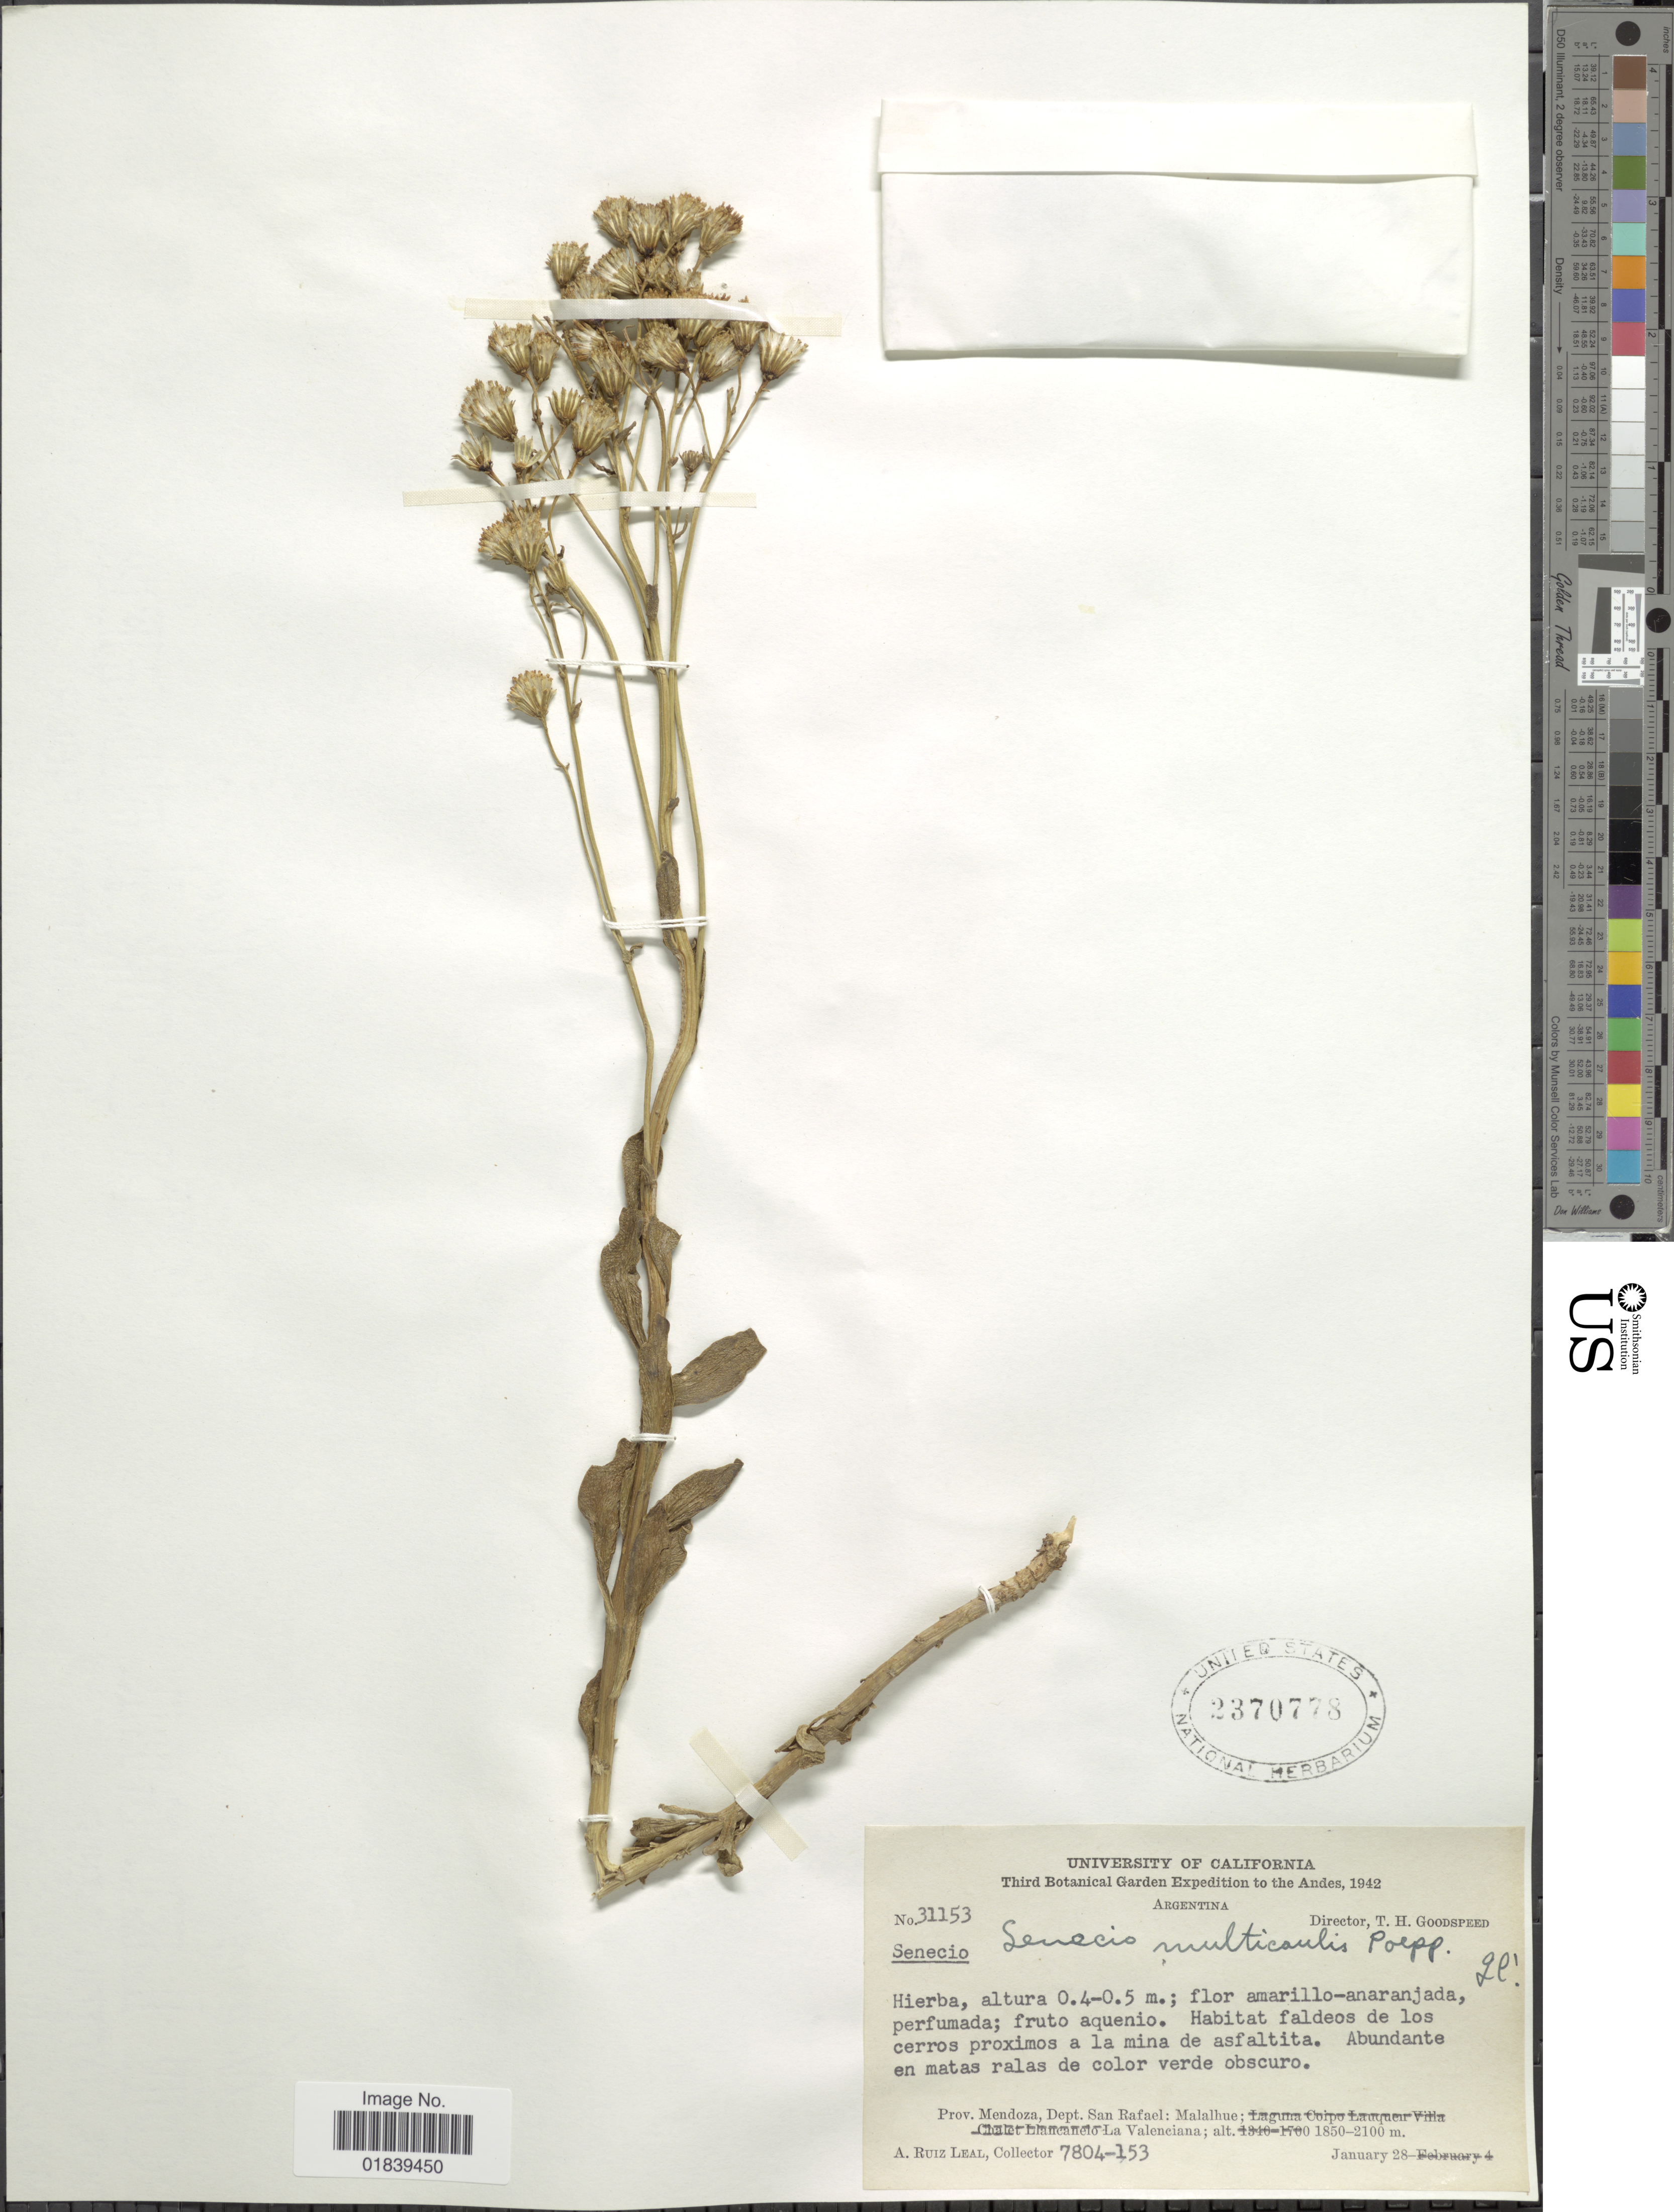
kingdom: Plantae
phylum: Tracheophyta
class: Magnoliopsida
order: Asterales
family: Asteraceae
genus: Senecio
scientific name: Senecio multicaulis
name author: A. Rich.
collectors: A. R. Leal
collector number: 7804/153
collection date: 1942-01-28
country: Argentina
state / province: Mendoza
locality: Andes, Dept. San Rafael, Malalhue, La Valenciana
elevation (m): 1850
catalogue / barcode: US 2370778